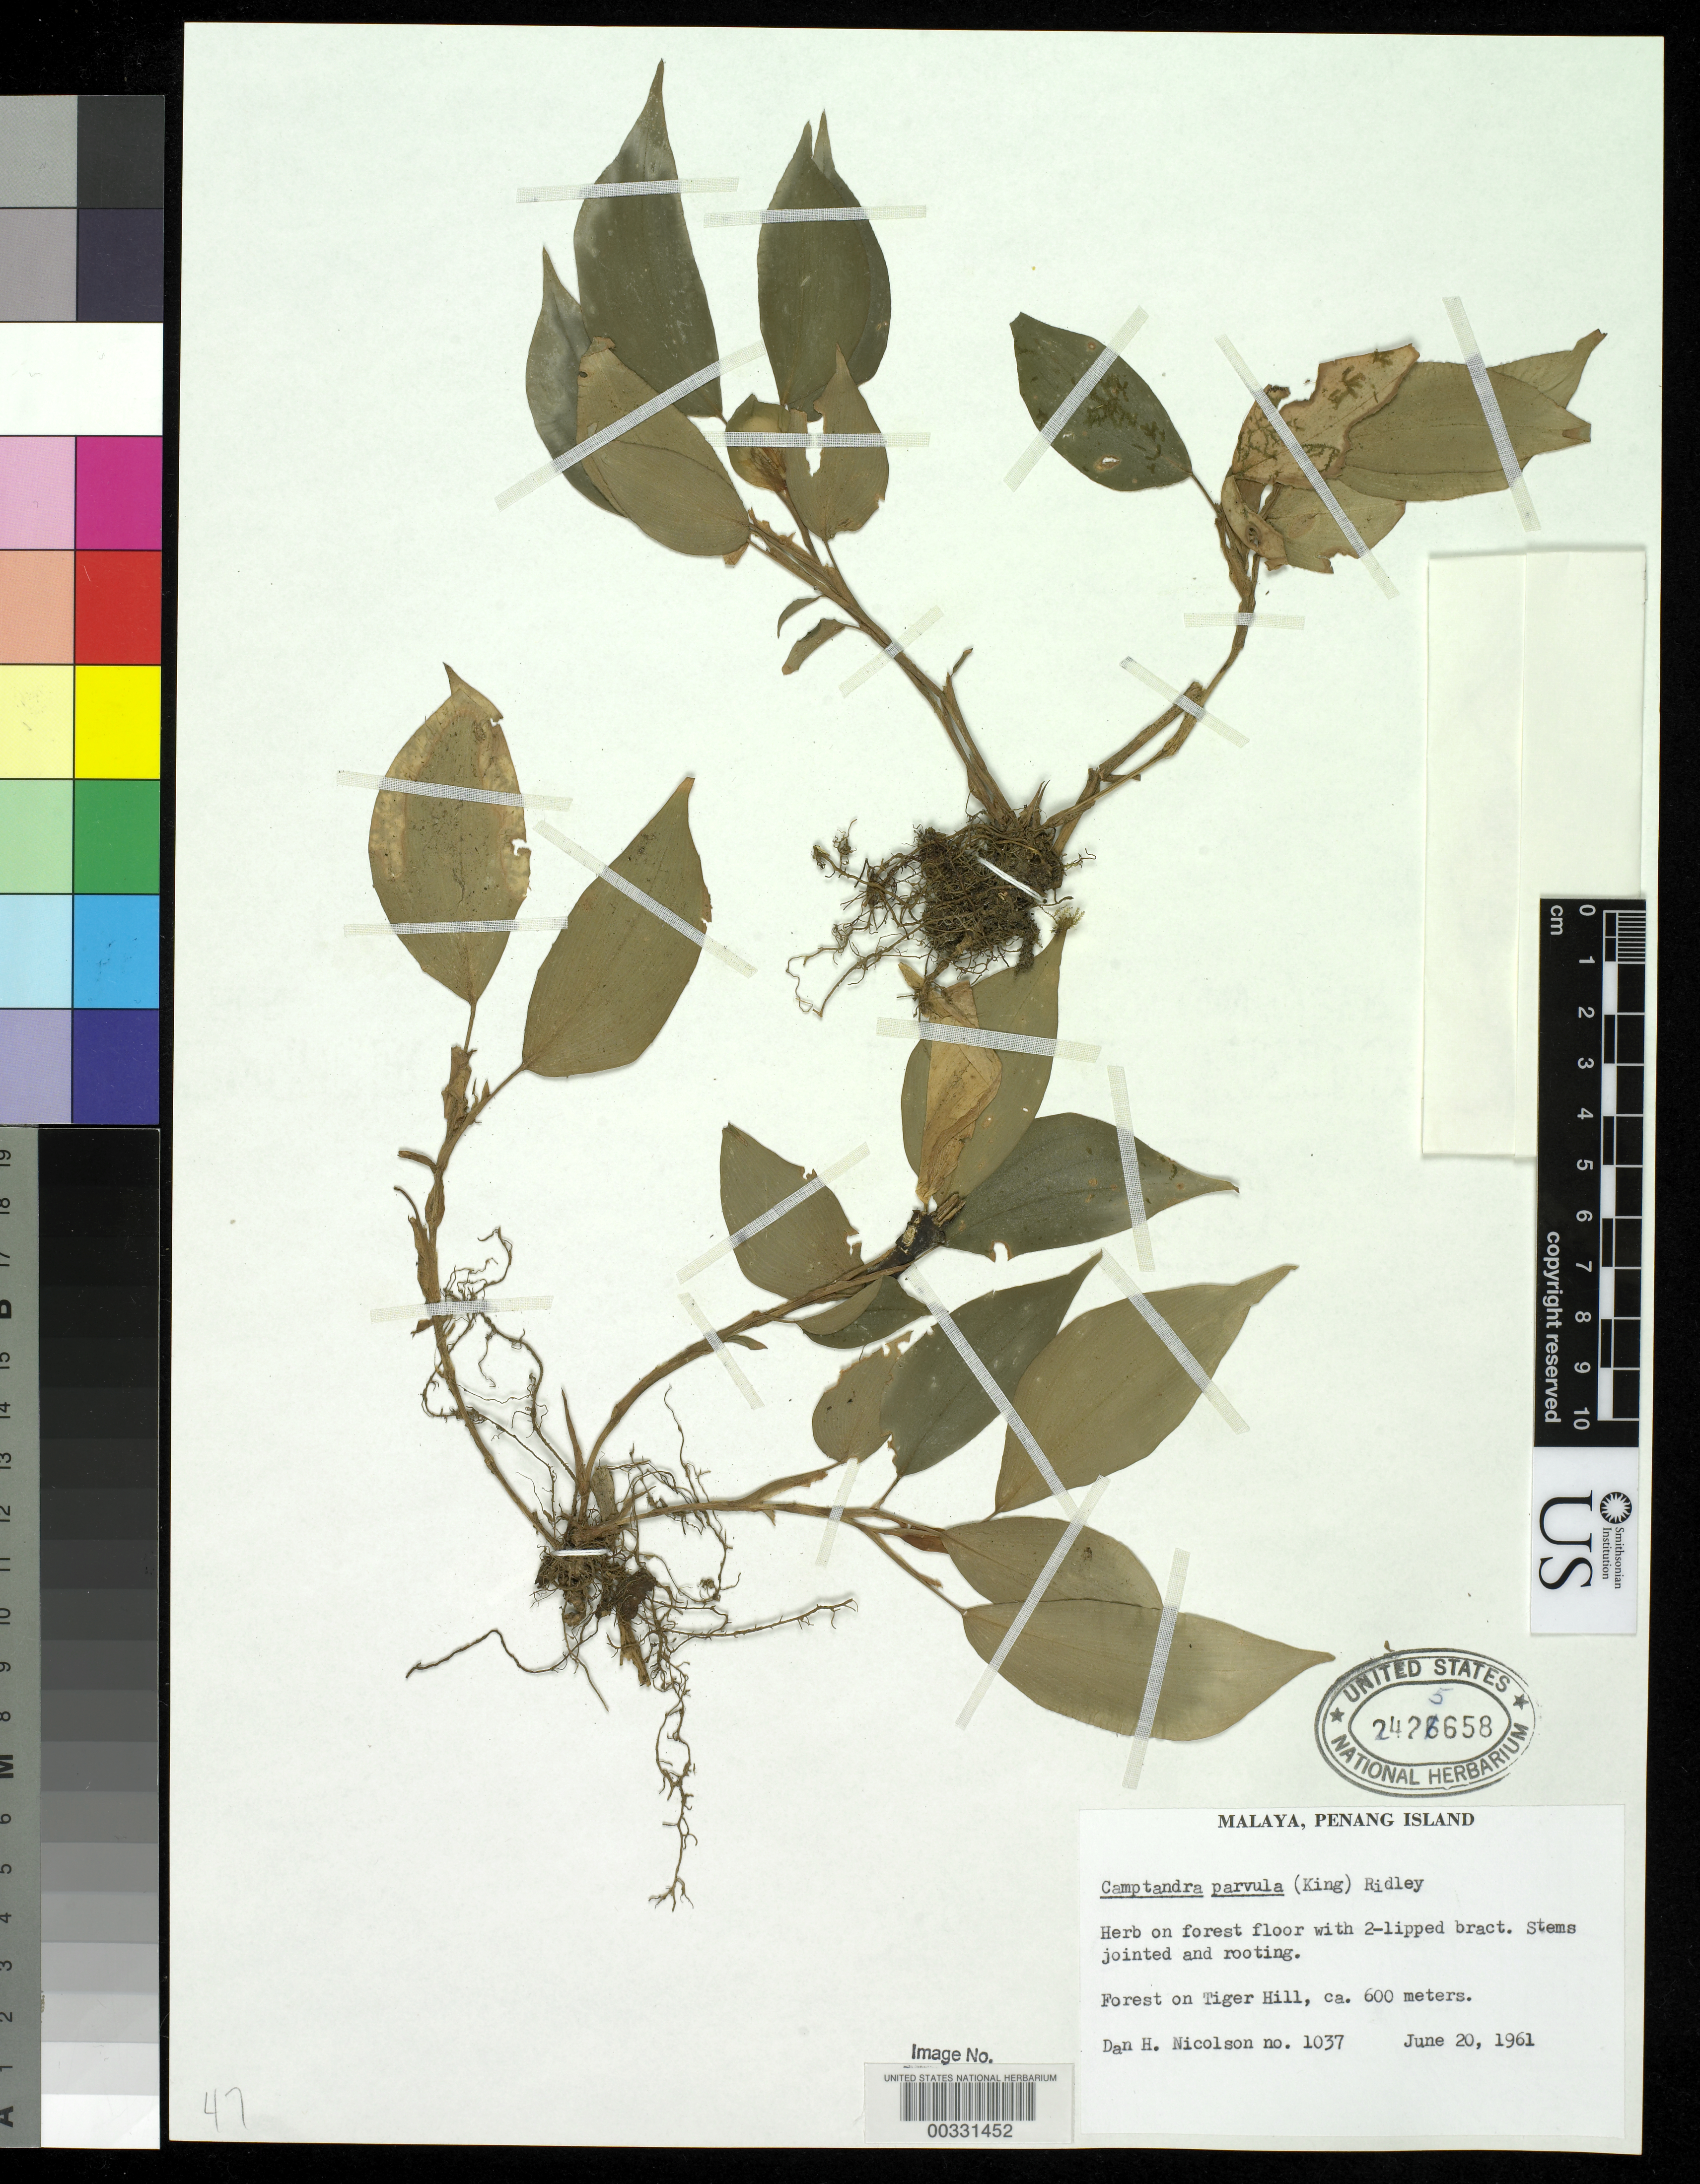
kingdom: Plantae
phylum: Tracheophyta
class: Liliopsida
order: Zingiberales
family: Zingiberaceae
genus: Camptandra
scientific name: Camptandra parvula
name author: (King ex Baker) Ridl.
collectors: D. H. Nicolson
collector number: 1037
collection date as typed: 20 Jun 1961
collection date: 1961-06-20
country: Malaysia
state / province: Pulau Pinang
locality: Penang island, forest on tiger hill [Malay Peninsula]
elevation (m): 600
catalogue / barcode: US 2425658